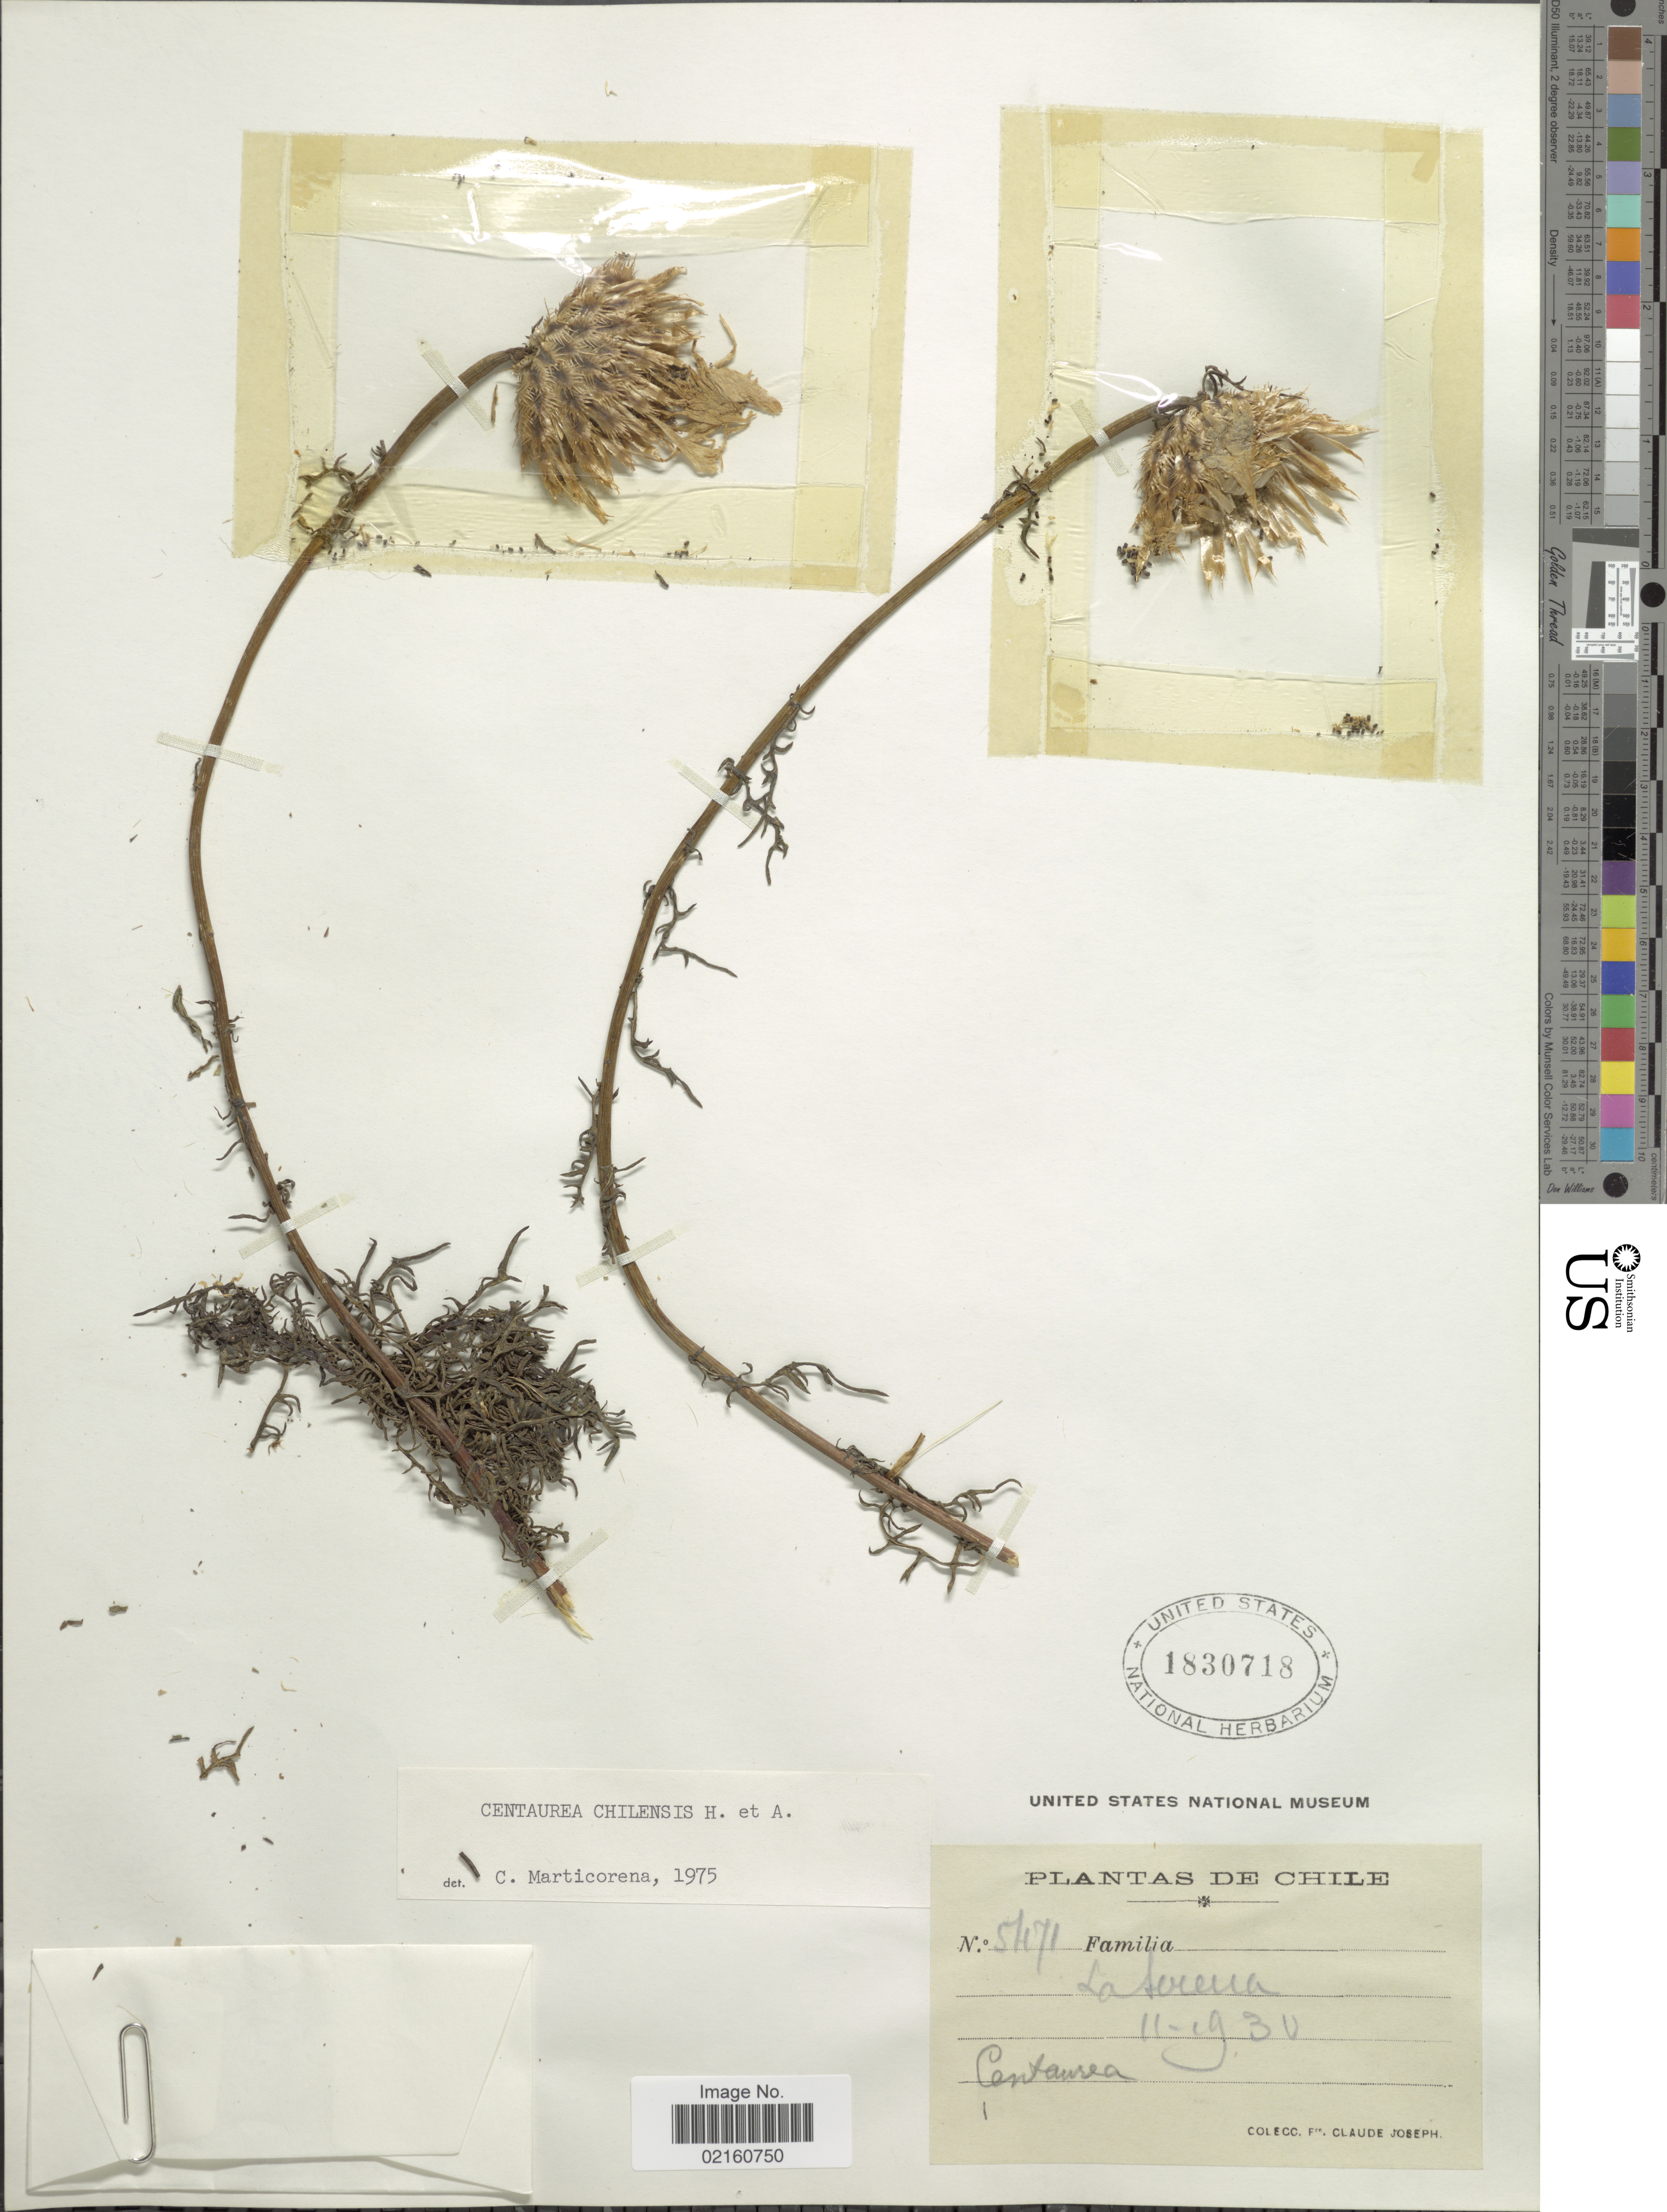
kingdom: Plantae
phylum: Tracheophyta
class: Magnoliopsida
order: Asterales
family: Asteraceae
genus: Centaurea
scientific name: Centaurea chilensis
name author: Bertero ex Hook. & Arn.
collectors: Bro. Claude-Joseph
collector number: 5471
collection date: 1930-11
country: Chile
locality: La Serena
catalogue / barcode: US 1830718